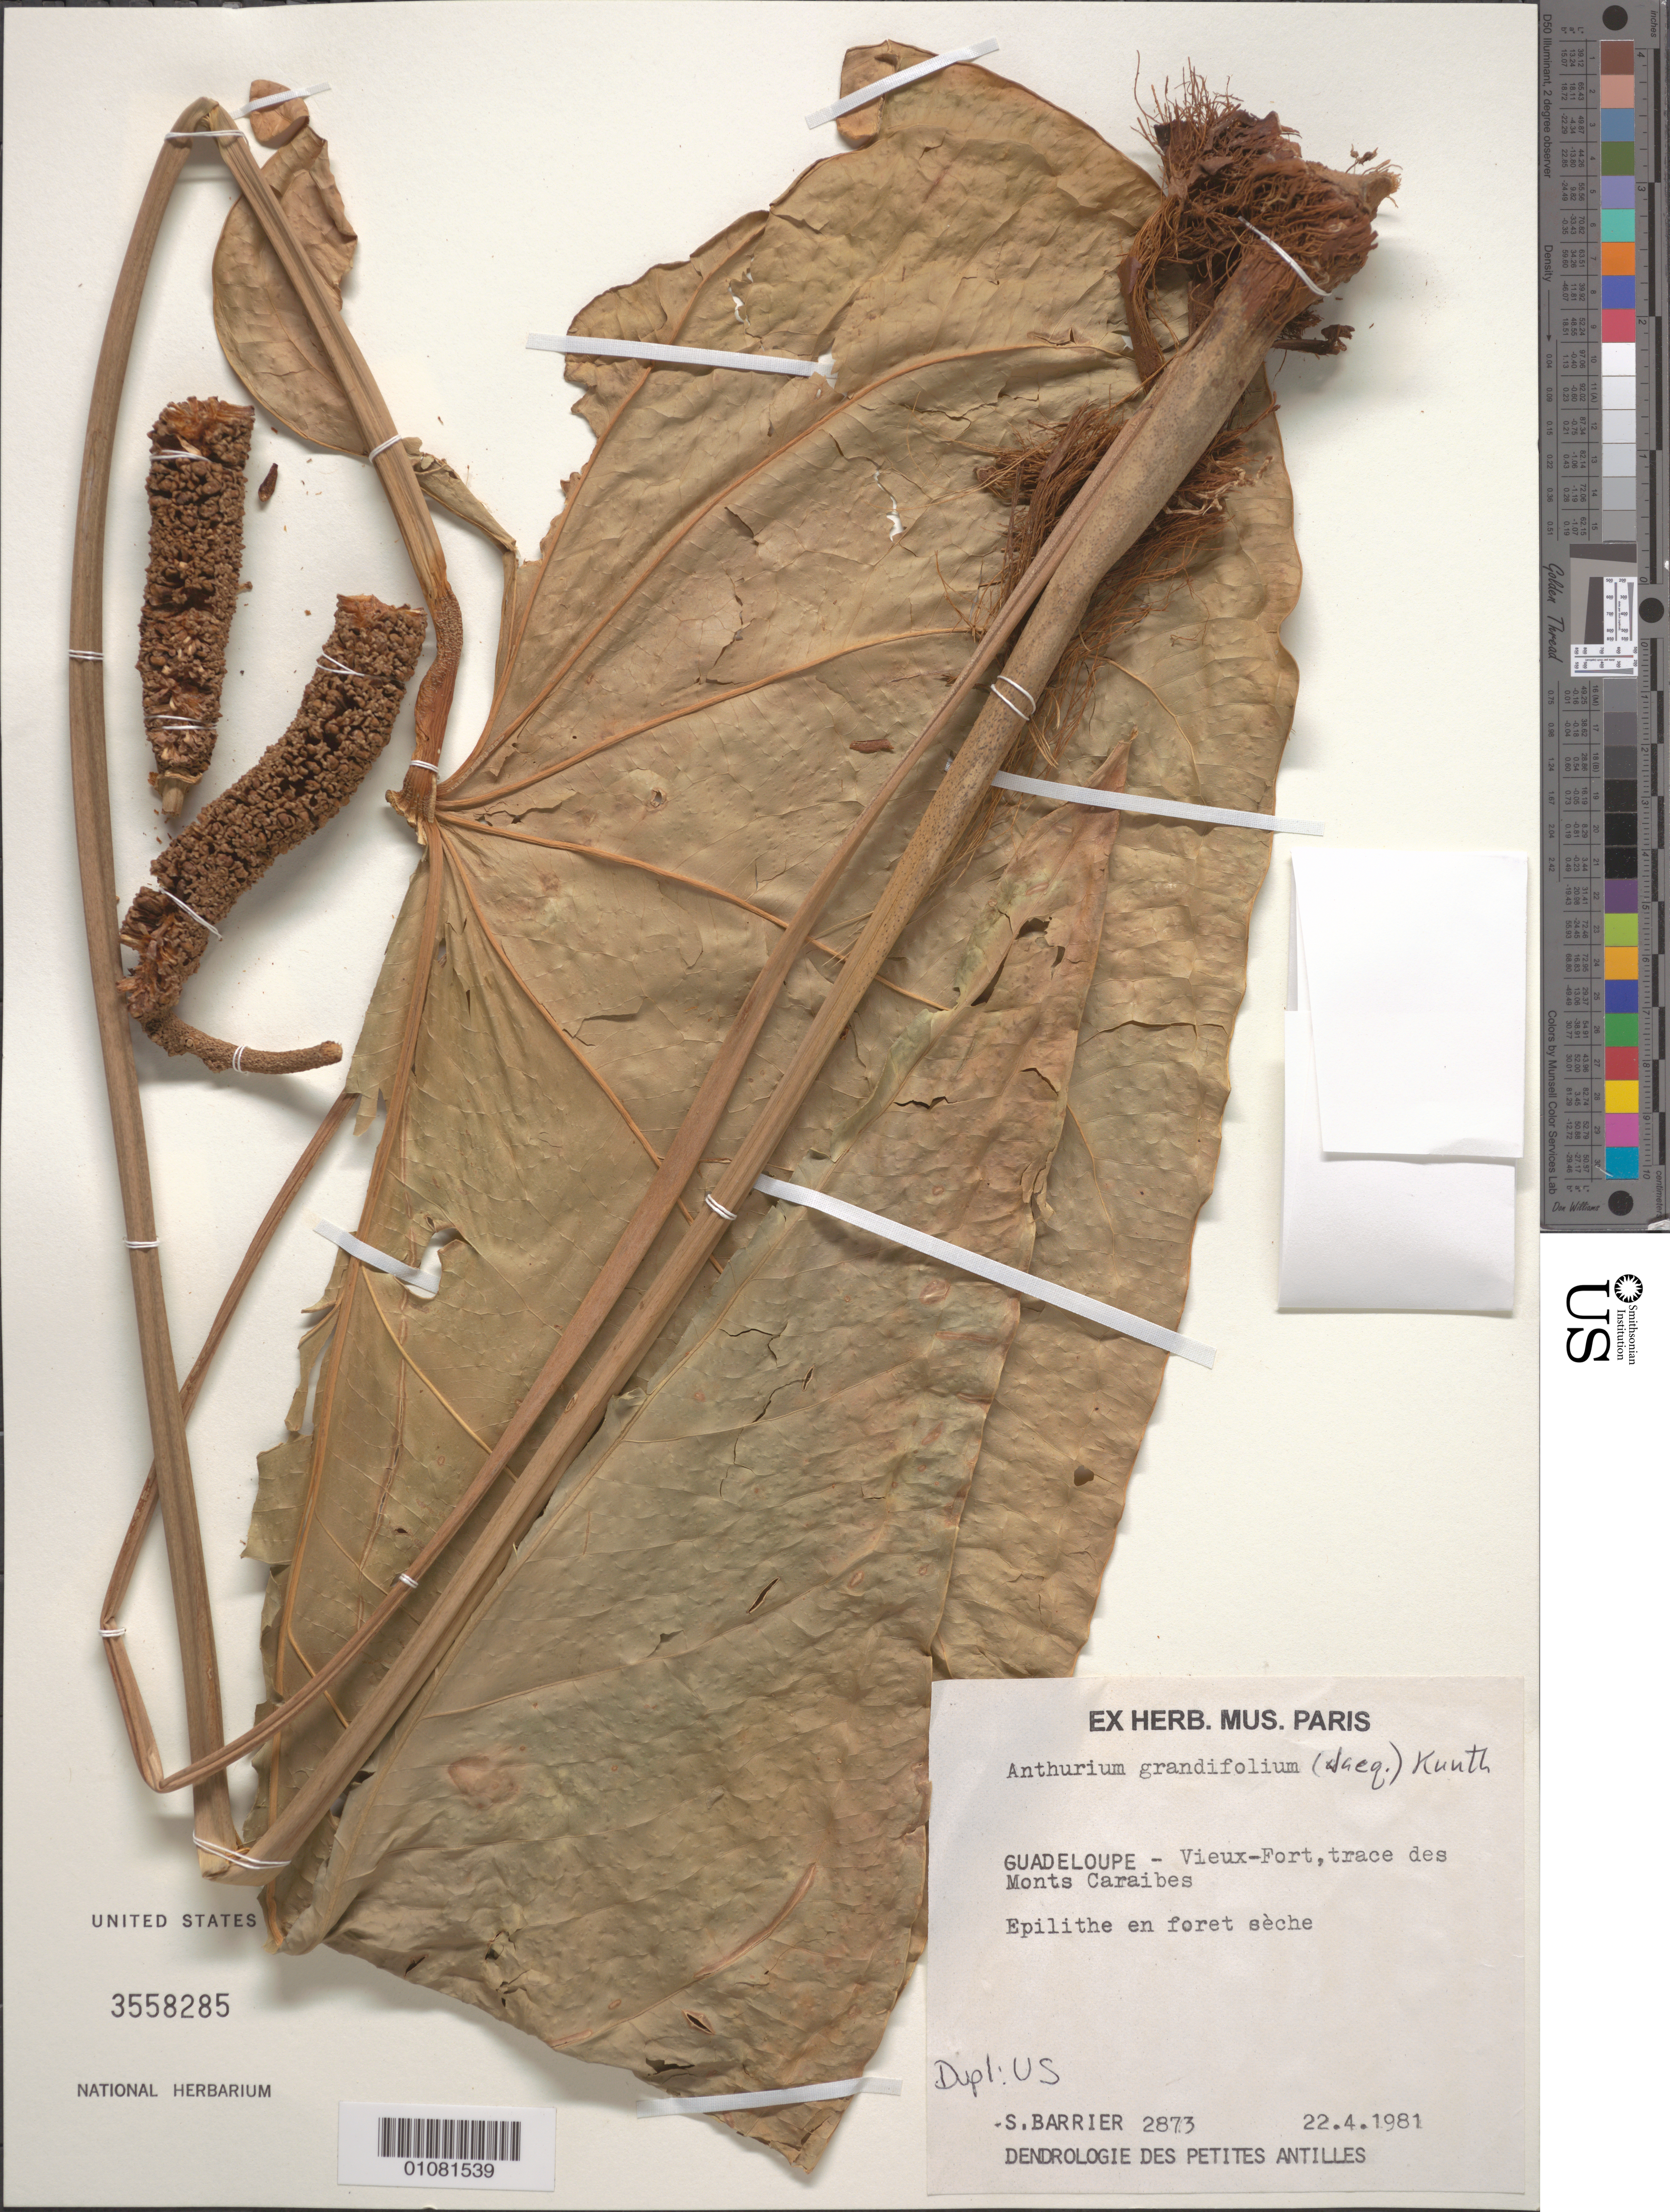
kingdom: Plantae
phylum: Tracheophyta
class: Liliopsida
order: Alismatales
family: Araceae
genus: Anthurium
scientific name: Anthurium grandifolium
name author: (Jacq.) Kunth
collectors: S. Barrier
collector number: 2873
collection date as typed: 22 Apr 1981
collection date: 1981-04-22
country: Guadeloupe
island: Basse Terre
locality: Vieux-Fort, trace des Monts Caraibes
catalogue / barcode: US 3558285